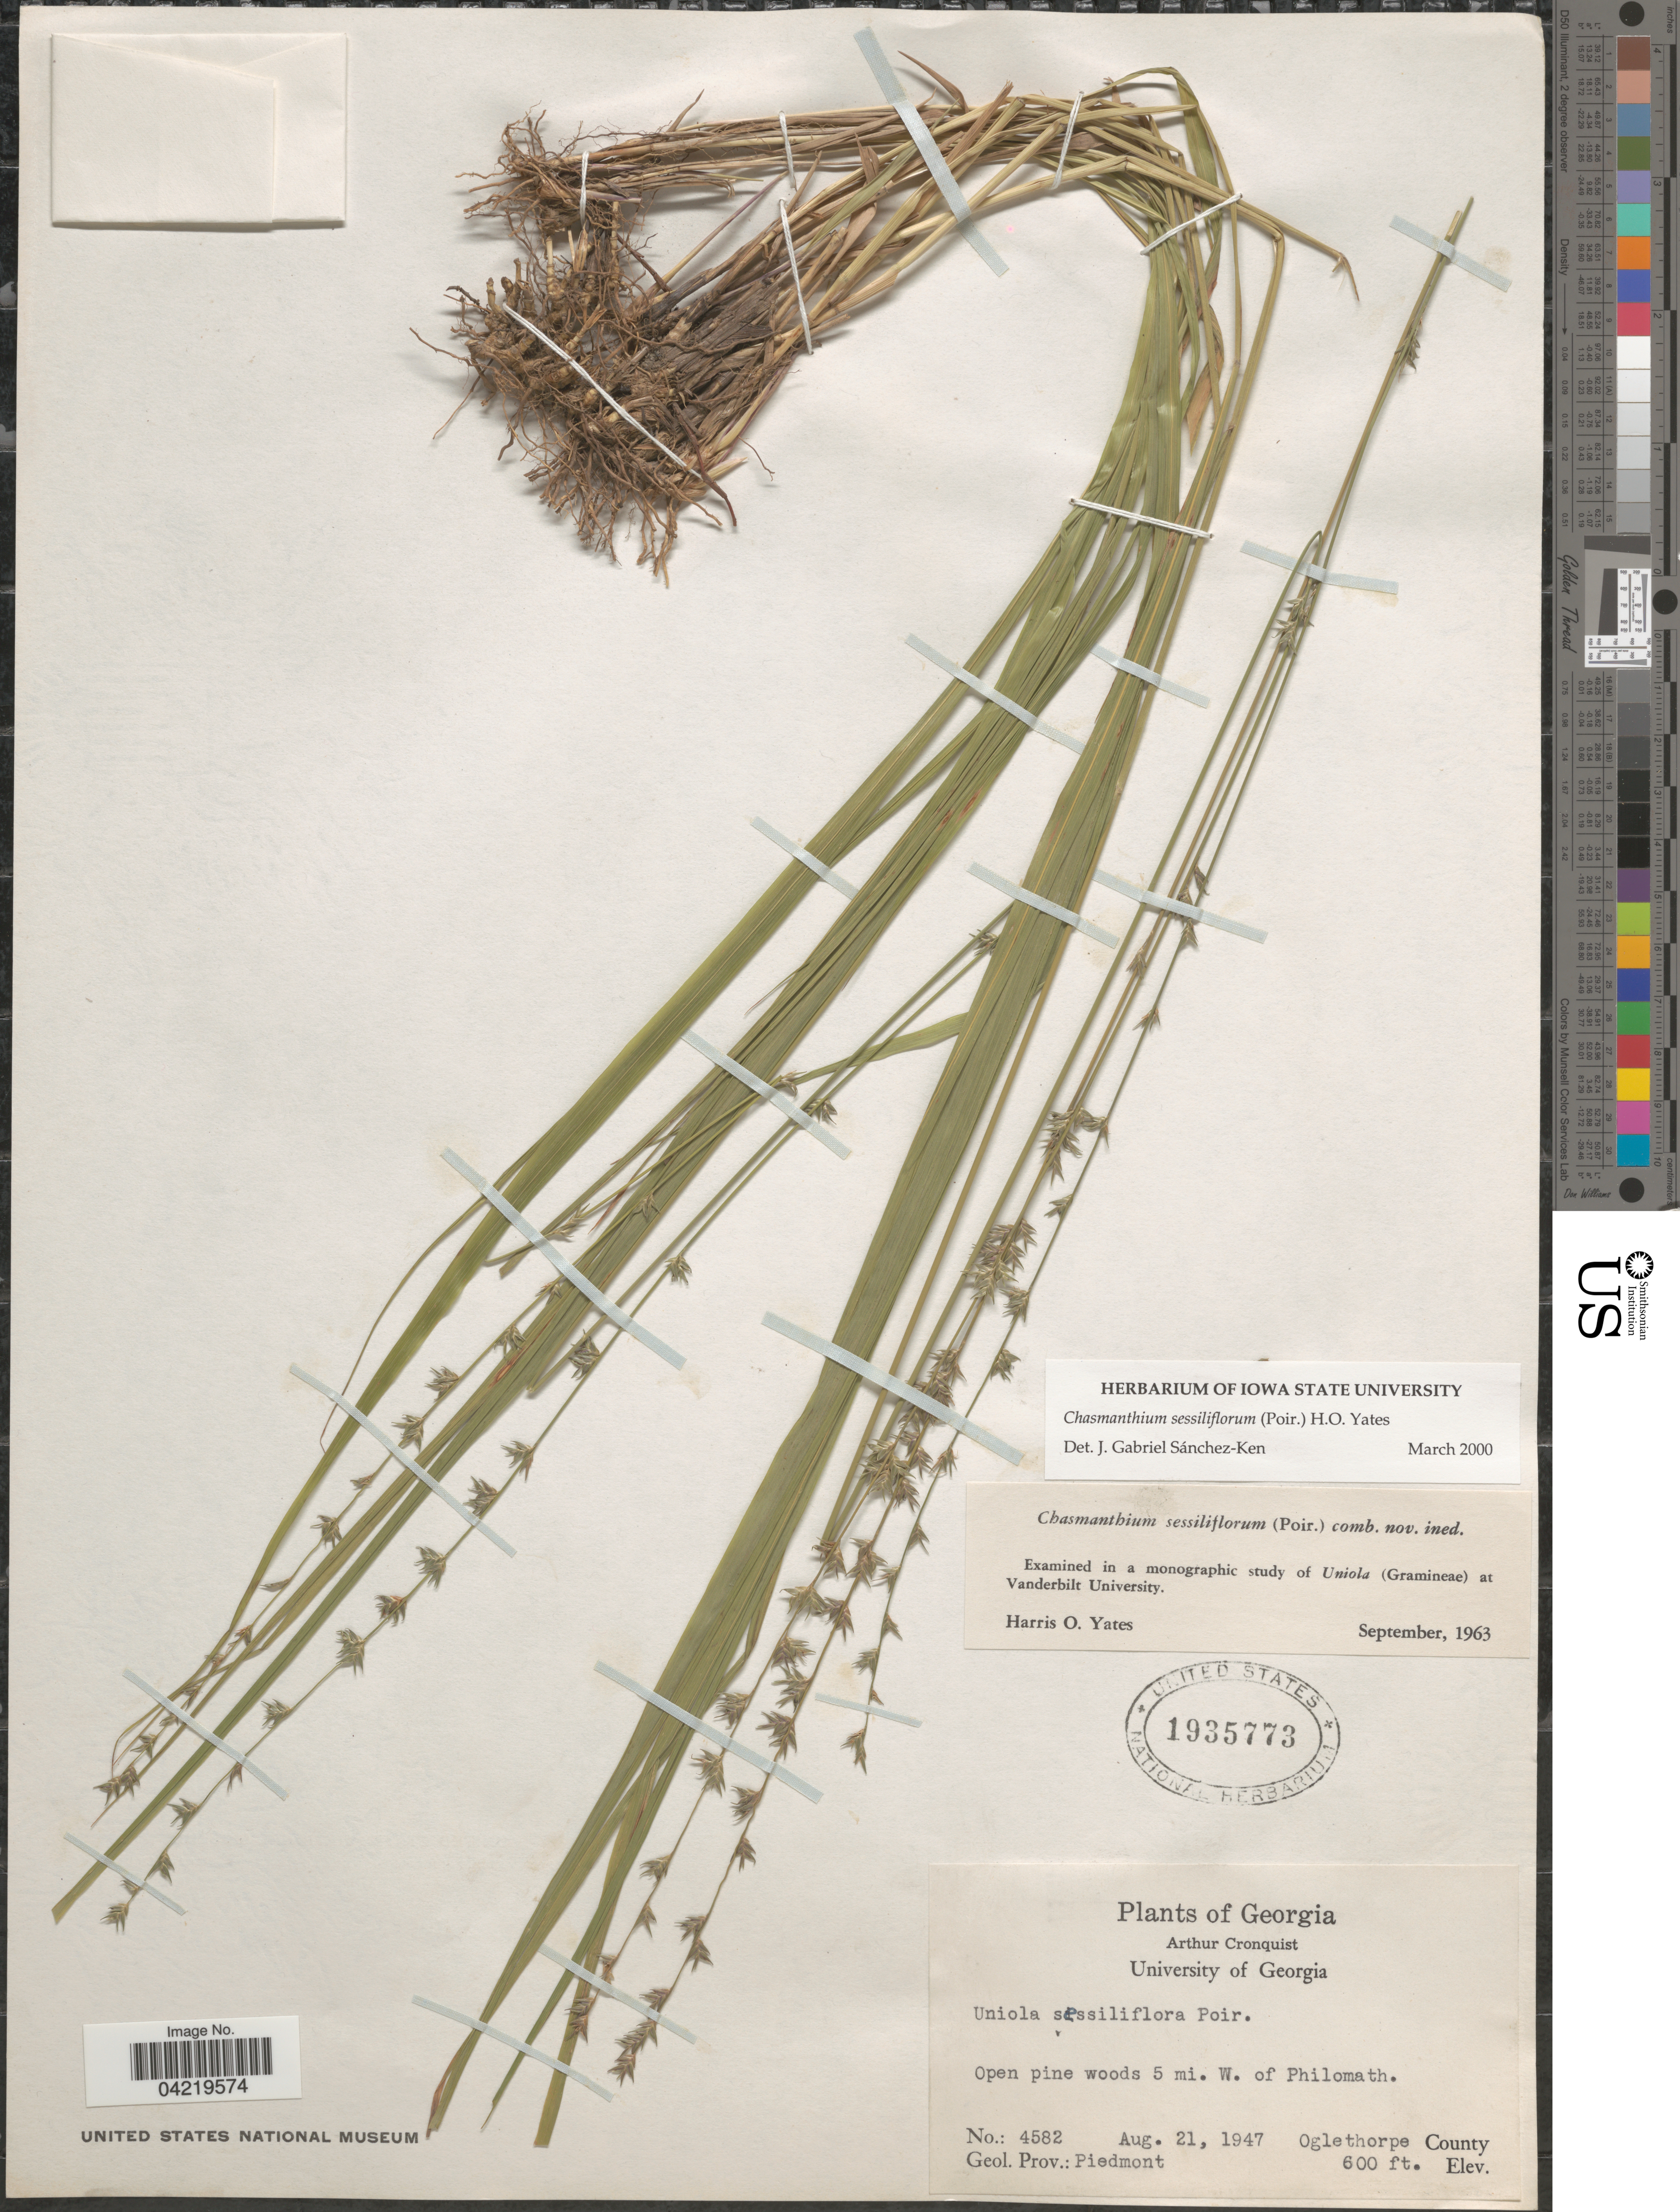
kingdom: Plantae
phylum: Tracheophyta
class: Liliopsida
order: Poales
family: Poaceae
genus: Chasmanthium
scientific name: Chasmanthium laxum subsp. sessiliflorum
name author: (L.) H.O. Yates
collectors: A. J. Cronquist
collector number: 4582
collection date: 1947-08-21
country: United States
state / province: Georgia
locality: Open pine woods 5 mi. W. of Philomath. Oglethorpe County. Geol. Prov.: Piedmont.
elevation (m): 183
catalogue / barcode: US 1935773